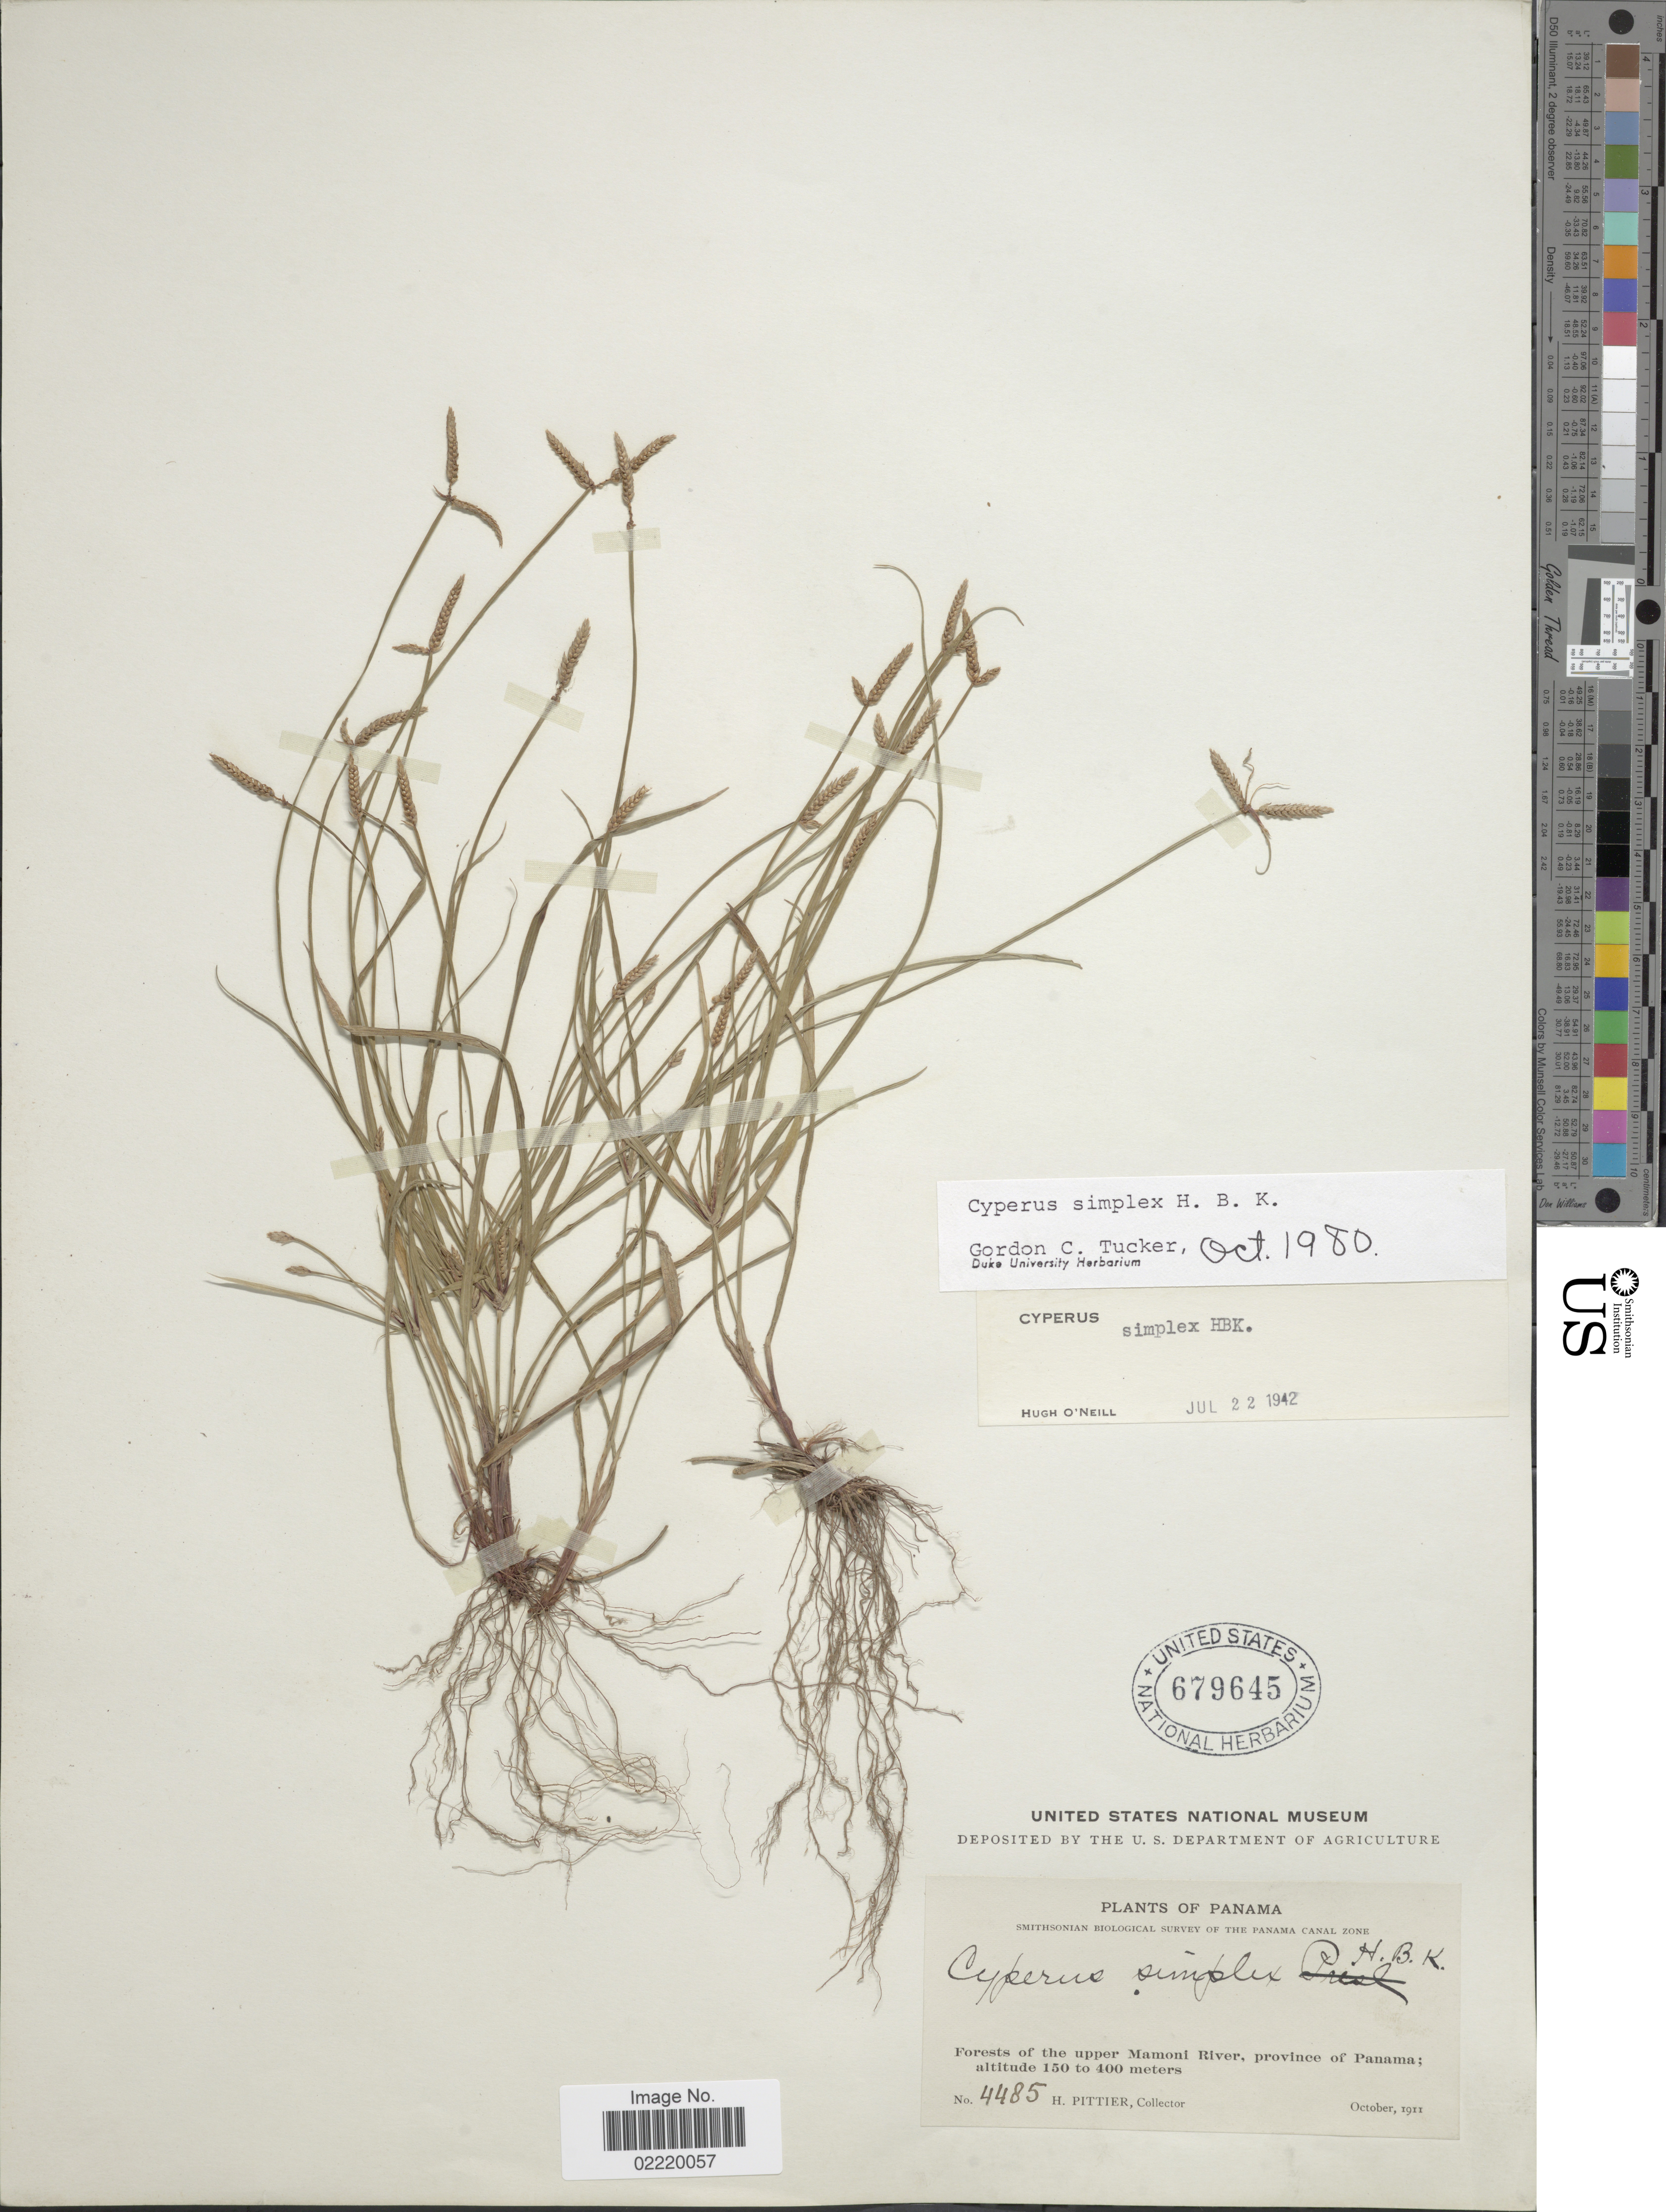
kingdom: Plantae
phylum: Tracheophyta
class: Liliopsida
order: Poales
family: Cyperaceae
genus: Cyperus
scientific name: Cyperus simplex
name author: Kunth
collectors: H. F. Pittier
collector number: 4485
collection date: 1911-10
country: Panama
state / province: Panamá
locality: Panama Canal Zone, Forests of the upper Mamoni River.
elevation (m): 150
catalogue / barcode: US 679645